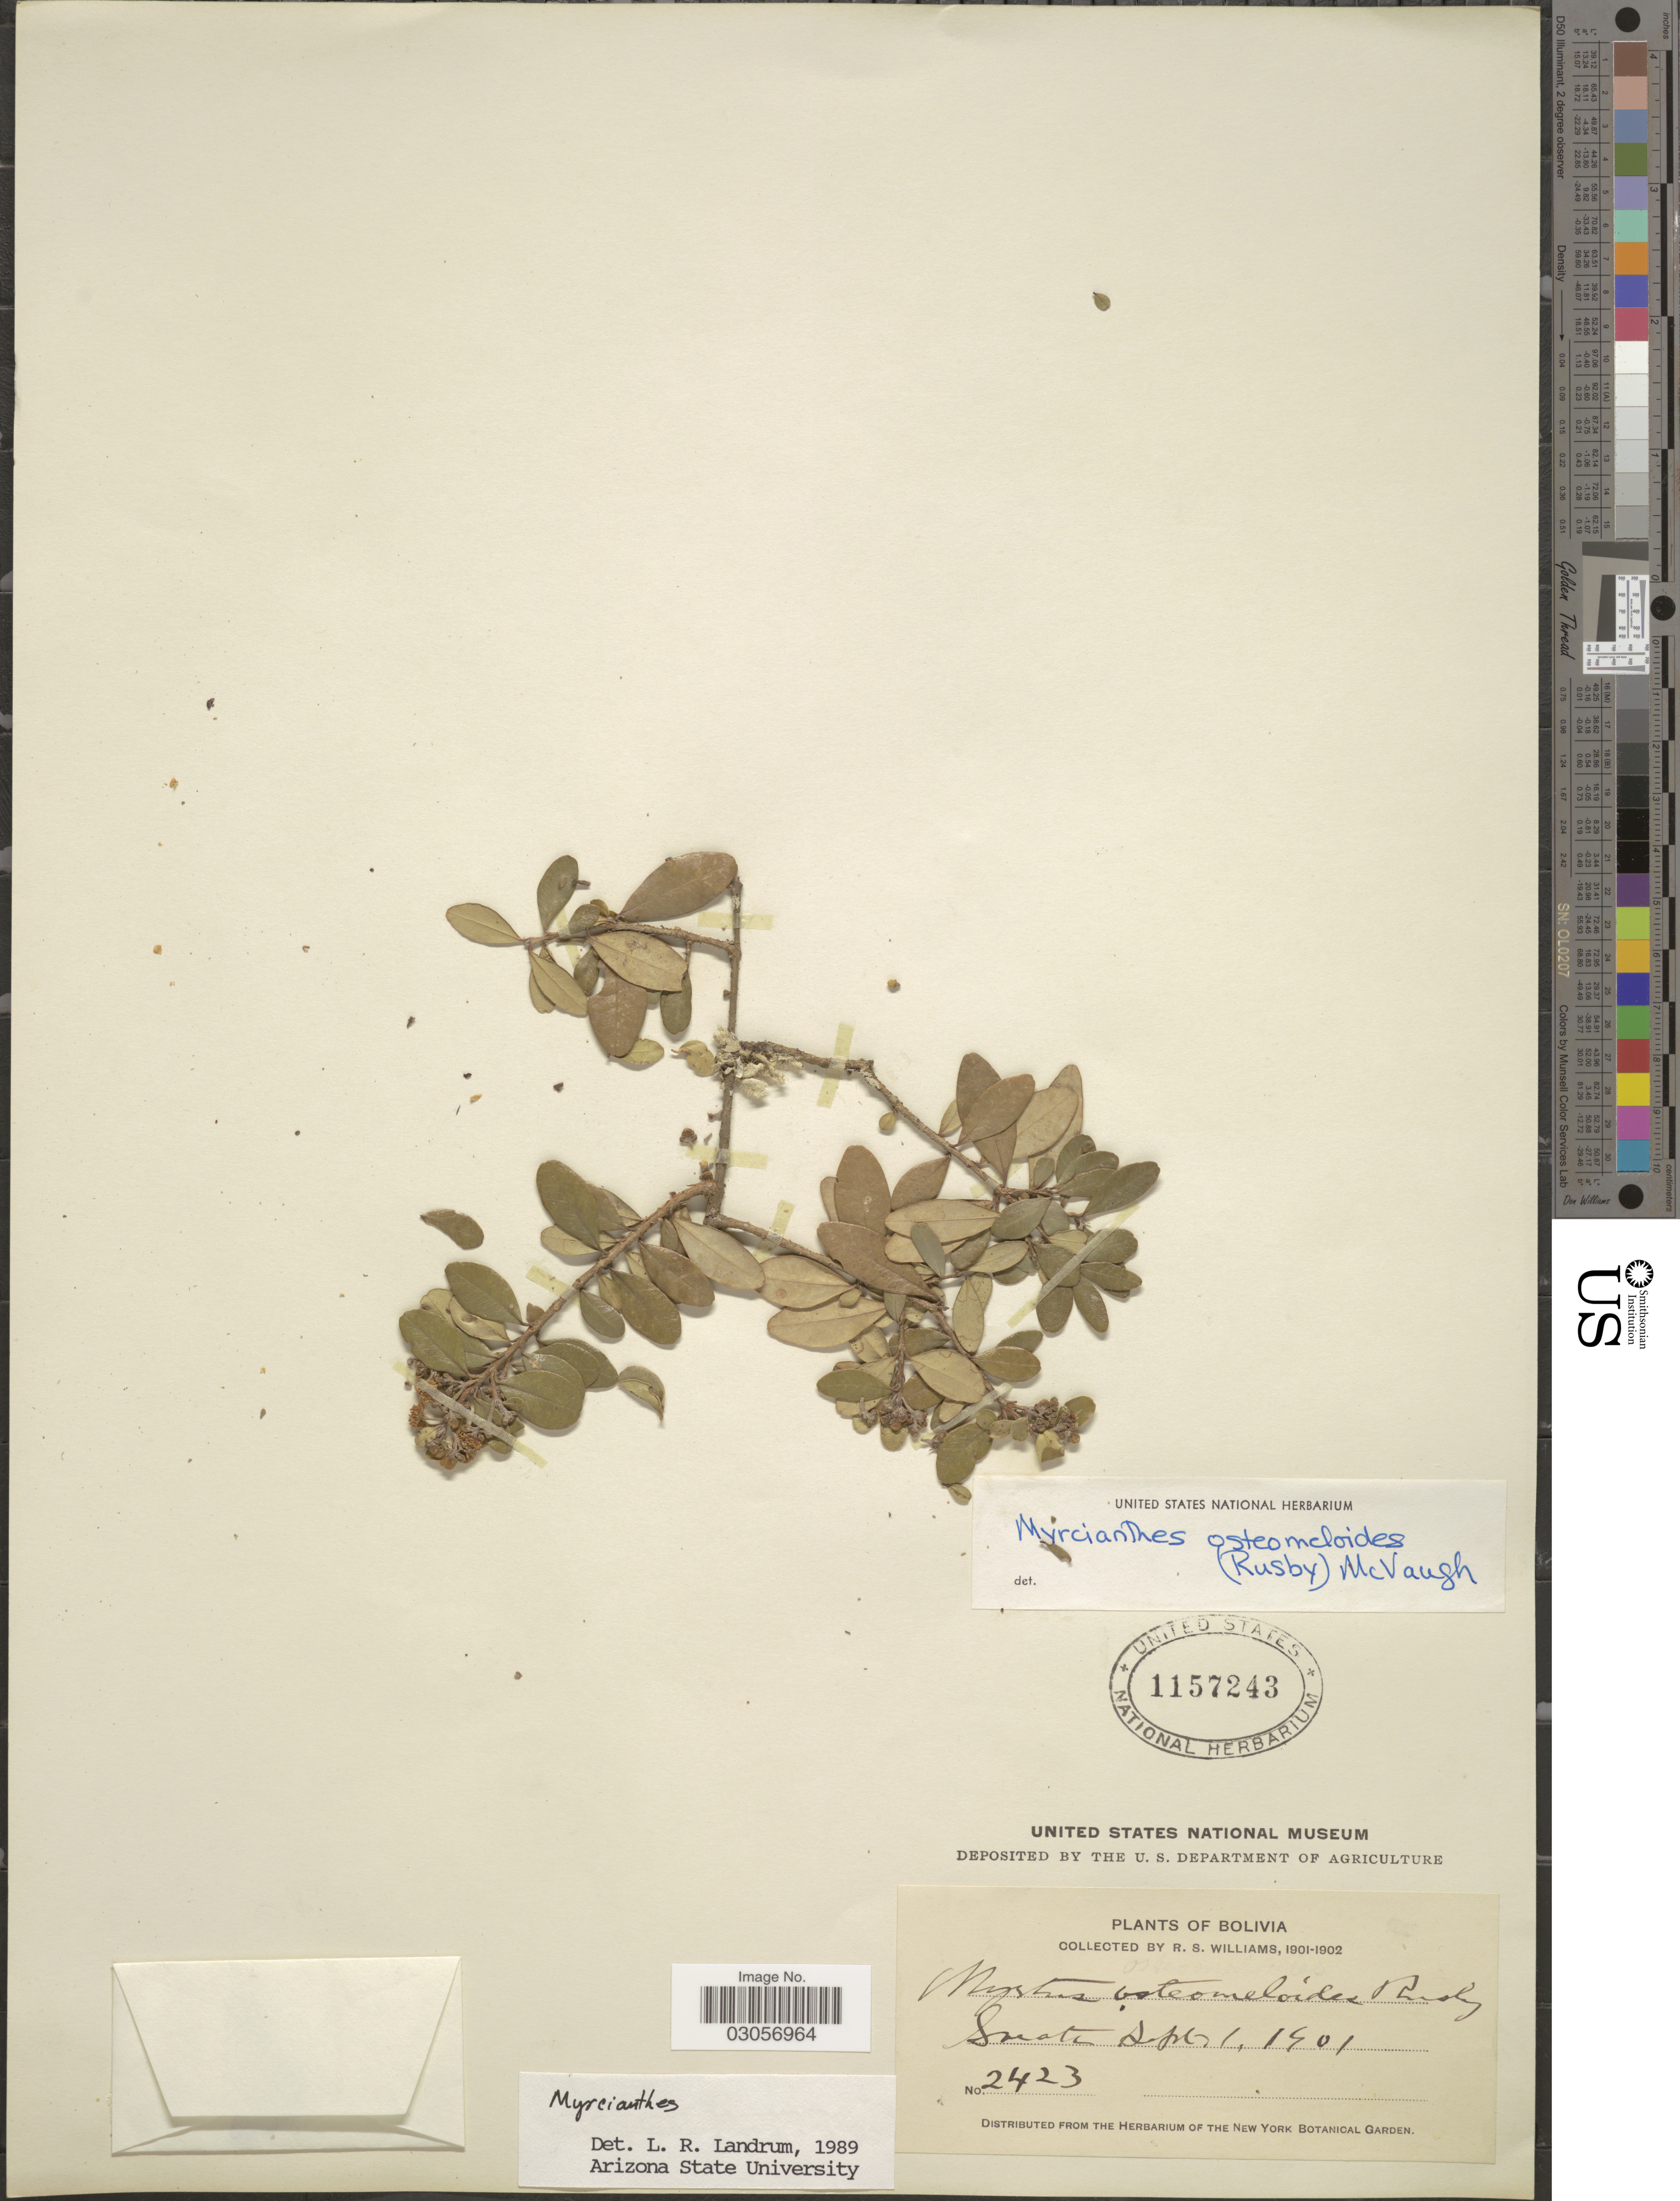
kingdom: Plantae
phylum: Tracheophyta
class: Magnoliopsida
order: Myrtales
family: Myrtaceae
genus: Myrcianthes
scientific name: Myrcianthes osteomeloides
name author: (Rusby) McVaugh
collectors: R. S. Williams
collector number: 2423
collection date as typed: Sep. 1, '01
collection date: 1901-09-01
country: Bolivia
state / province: La Páz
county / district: Larecaja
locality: Sorata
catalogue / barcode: US 1157243